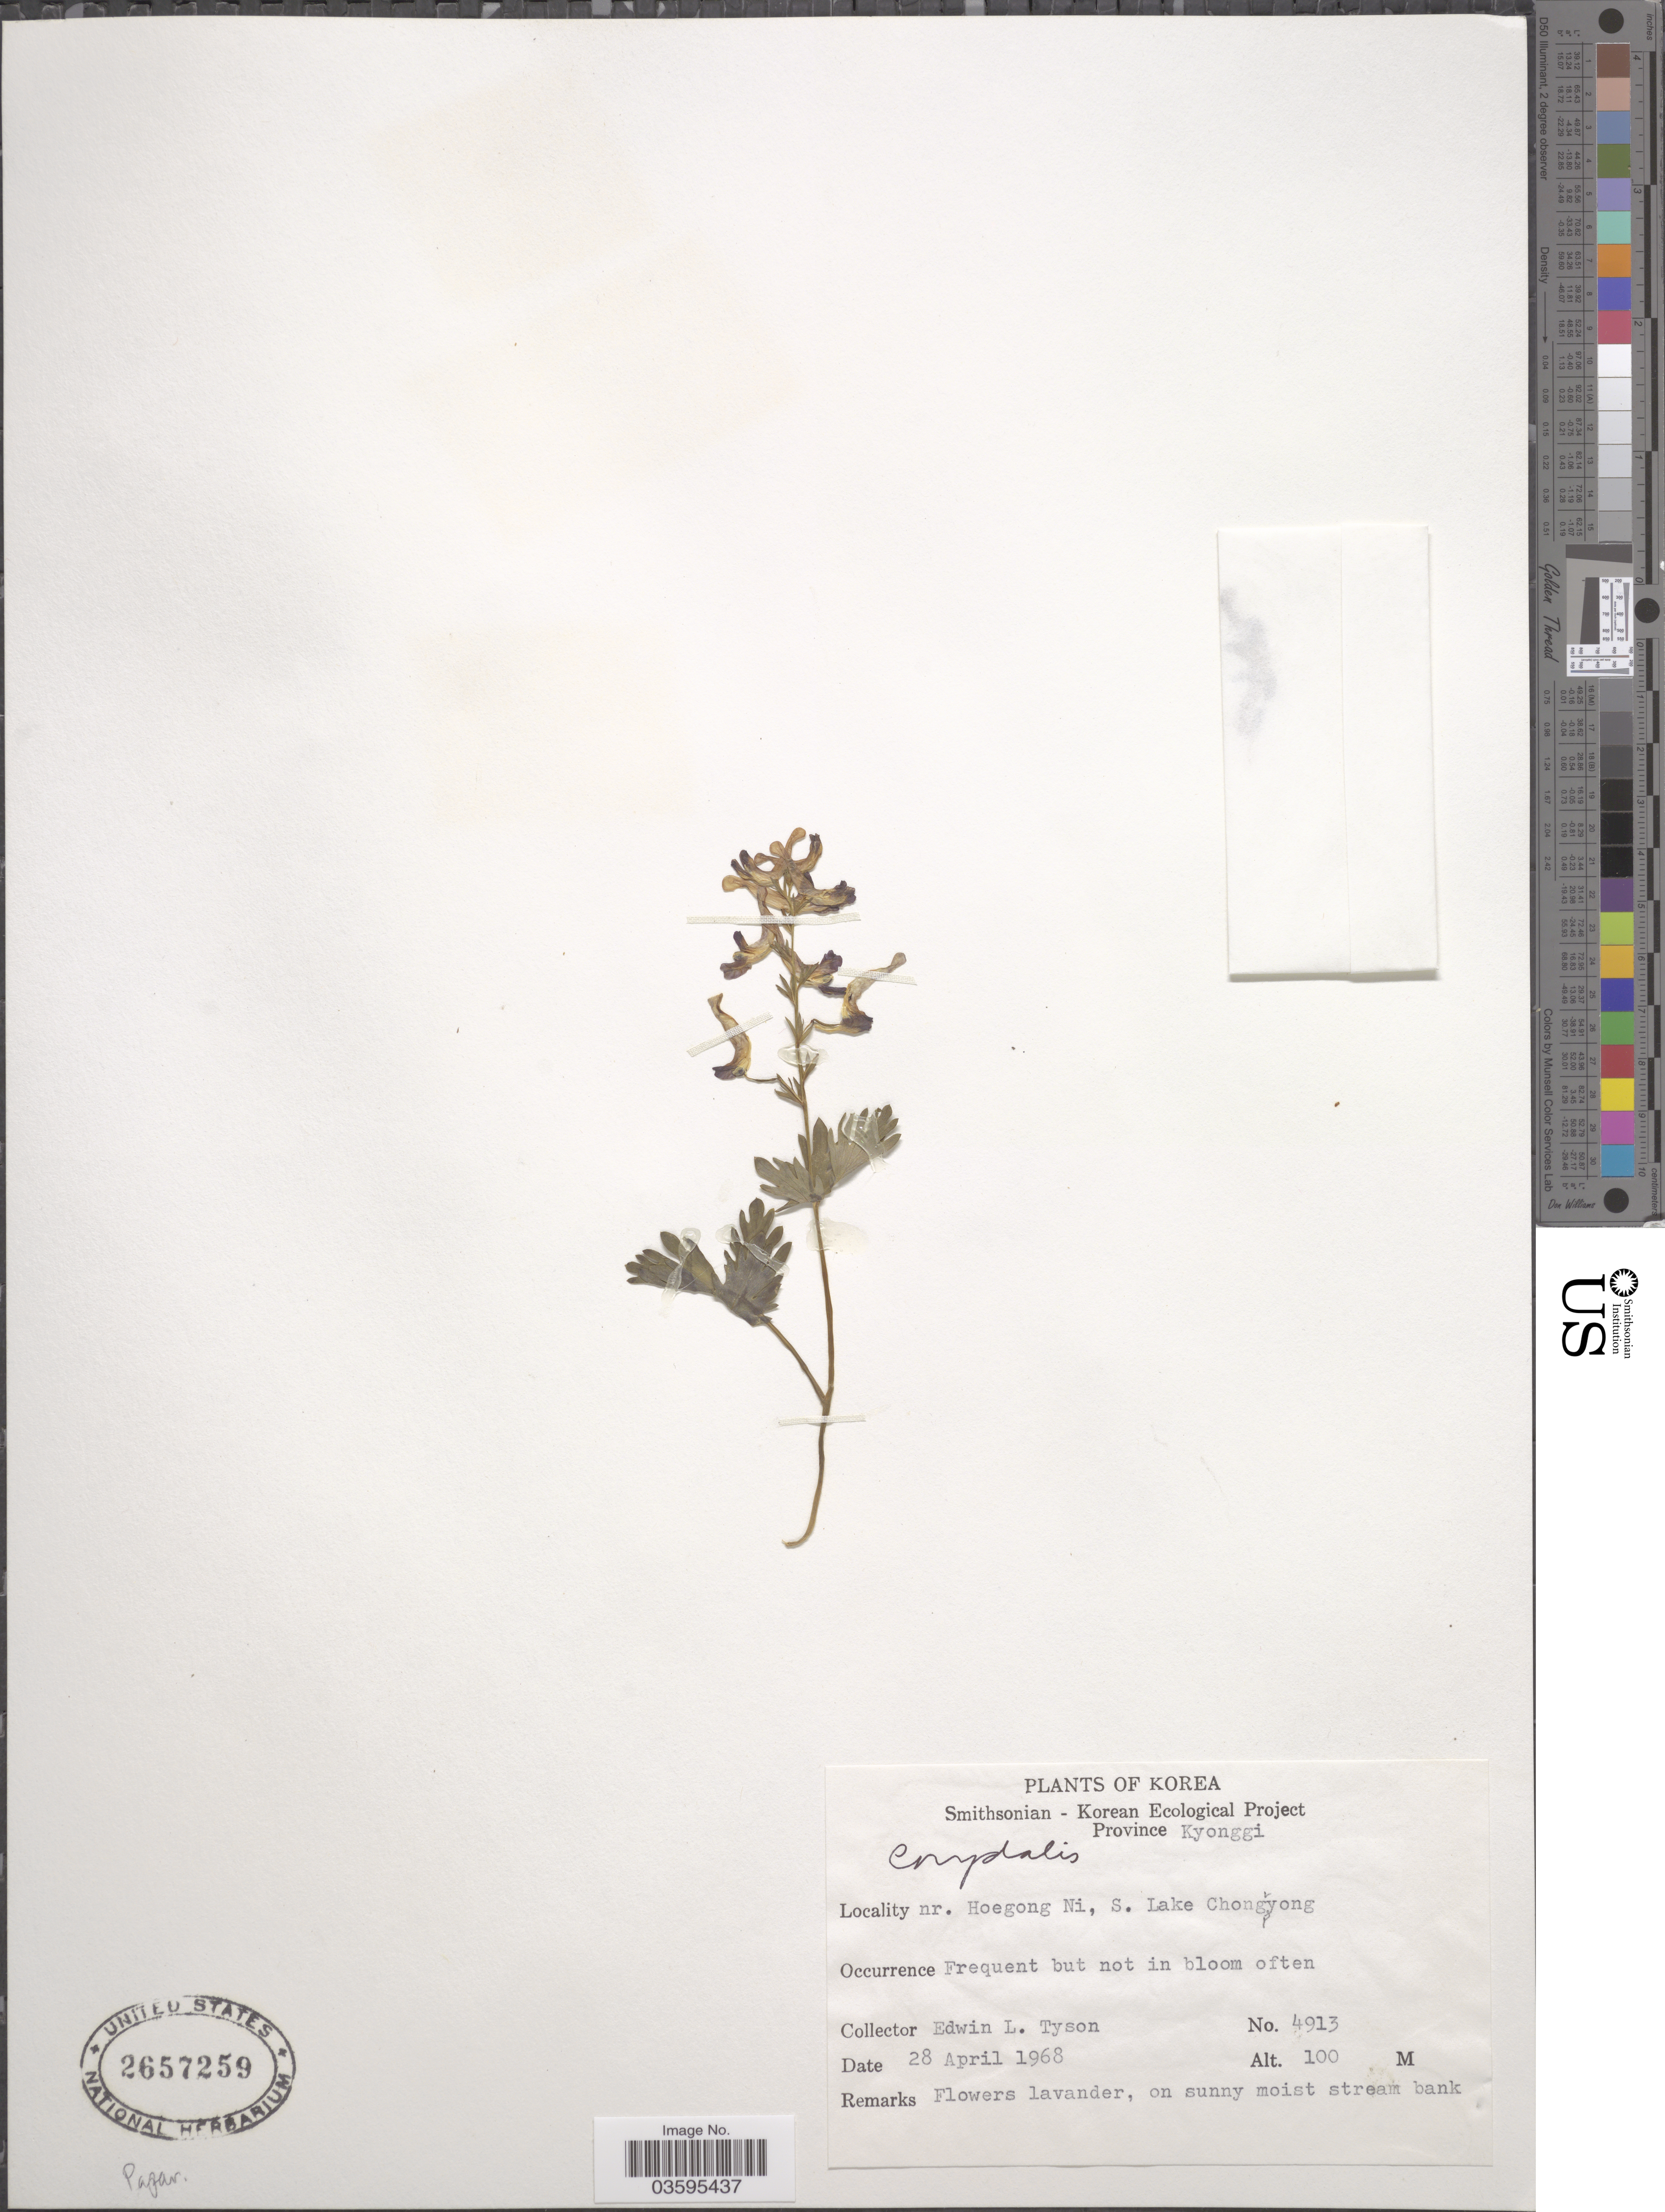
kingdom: Plantae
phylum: Tracheophyta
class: Magnoliopsida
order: Ranunculales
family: Papaveraceae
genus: Corydalis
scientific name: Corydalis sp.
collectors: E. L. Tyson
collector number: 4913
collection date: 1968-04-28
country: South Korea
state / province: Gyeonggi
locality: Province Kyonggi. Nr. Hoegong Ni, s. Lake Chongyong.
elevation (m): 100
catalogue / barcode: US 2657259